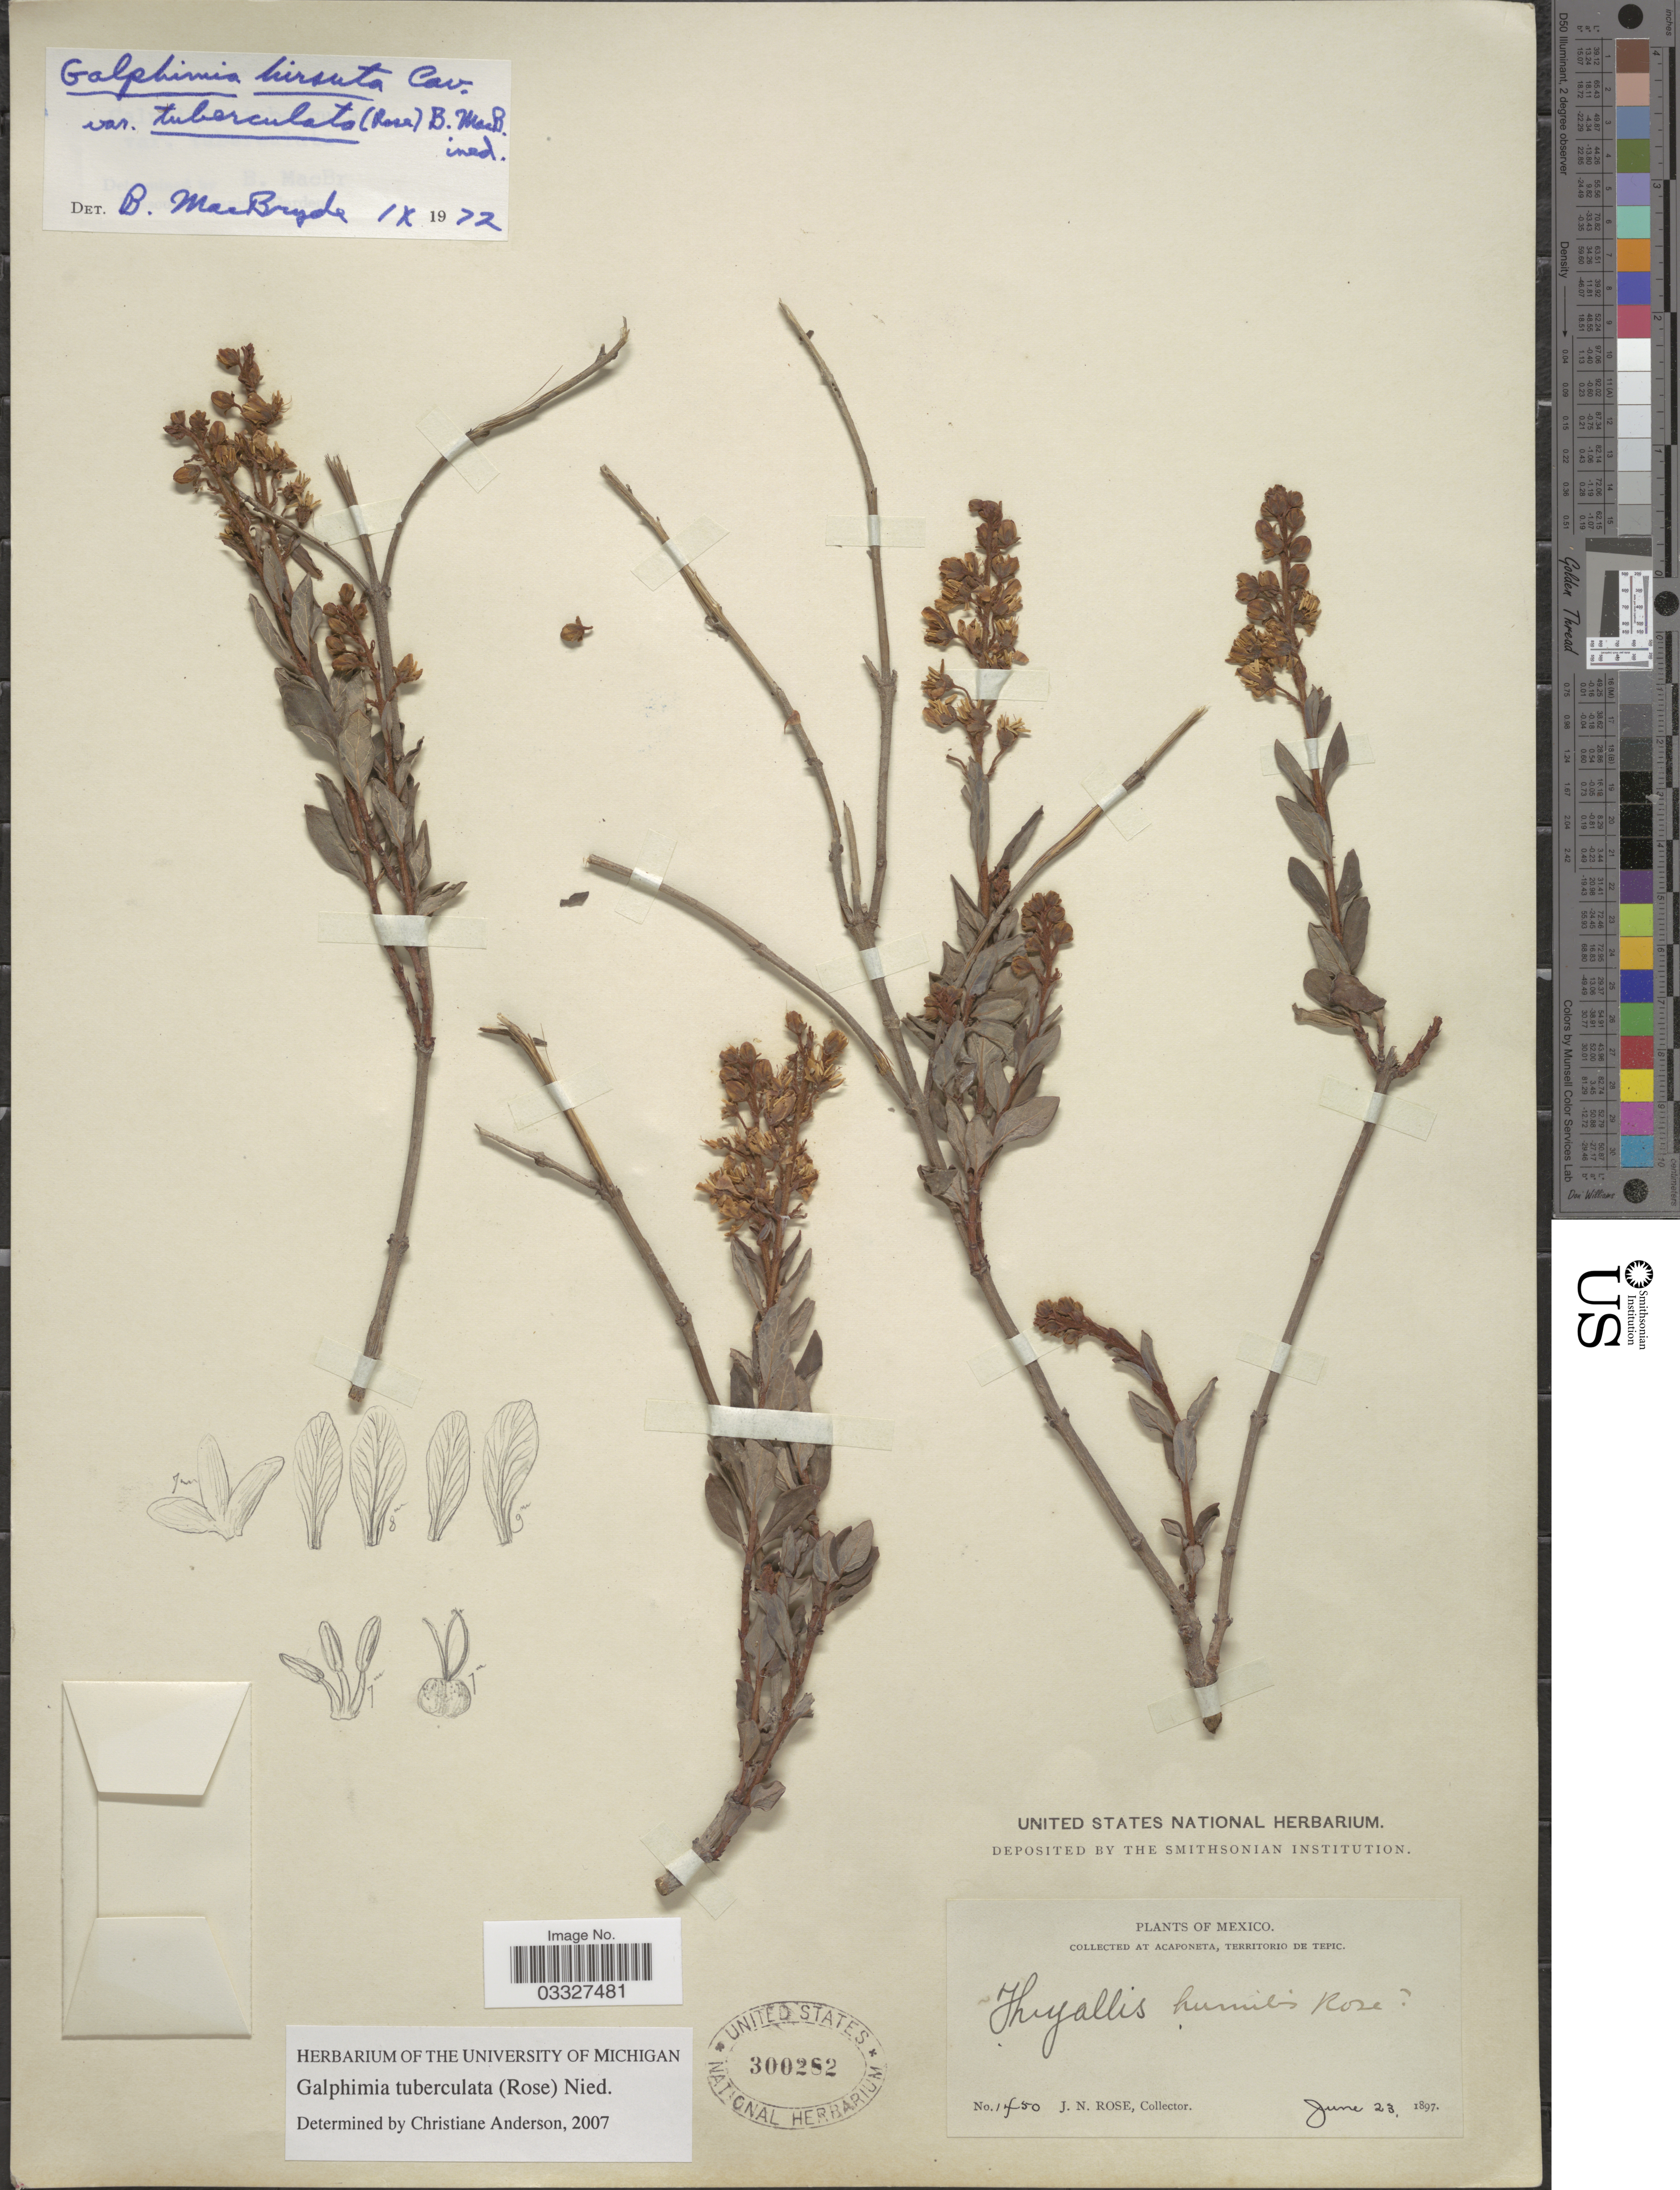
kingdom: Plantae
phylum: Tracheophyta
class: Magnoliopsida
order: Malpighiales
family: Malpighiaceae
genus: Galphimia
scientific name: Galphimia tuberculata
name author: (Rose) Nied.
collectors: J. N. Rose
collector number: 1450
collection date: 1897-06-23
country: Mexico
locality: At Acaponeta, Territorio de Tepic.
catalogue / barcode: US 300282